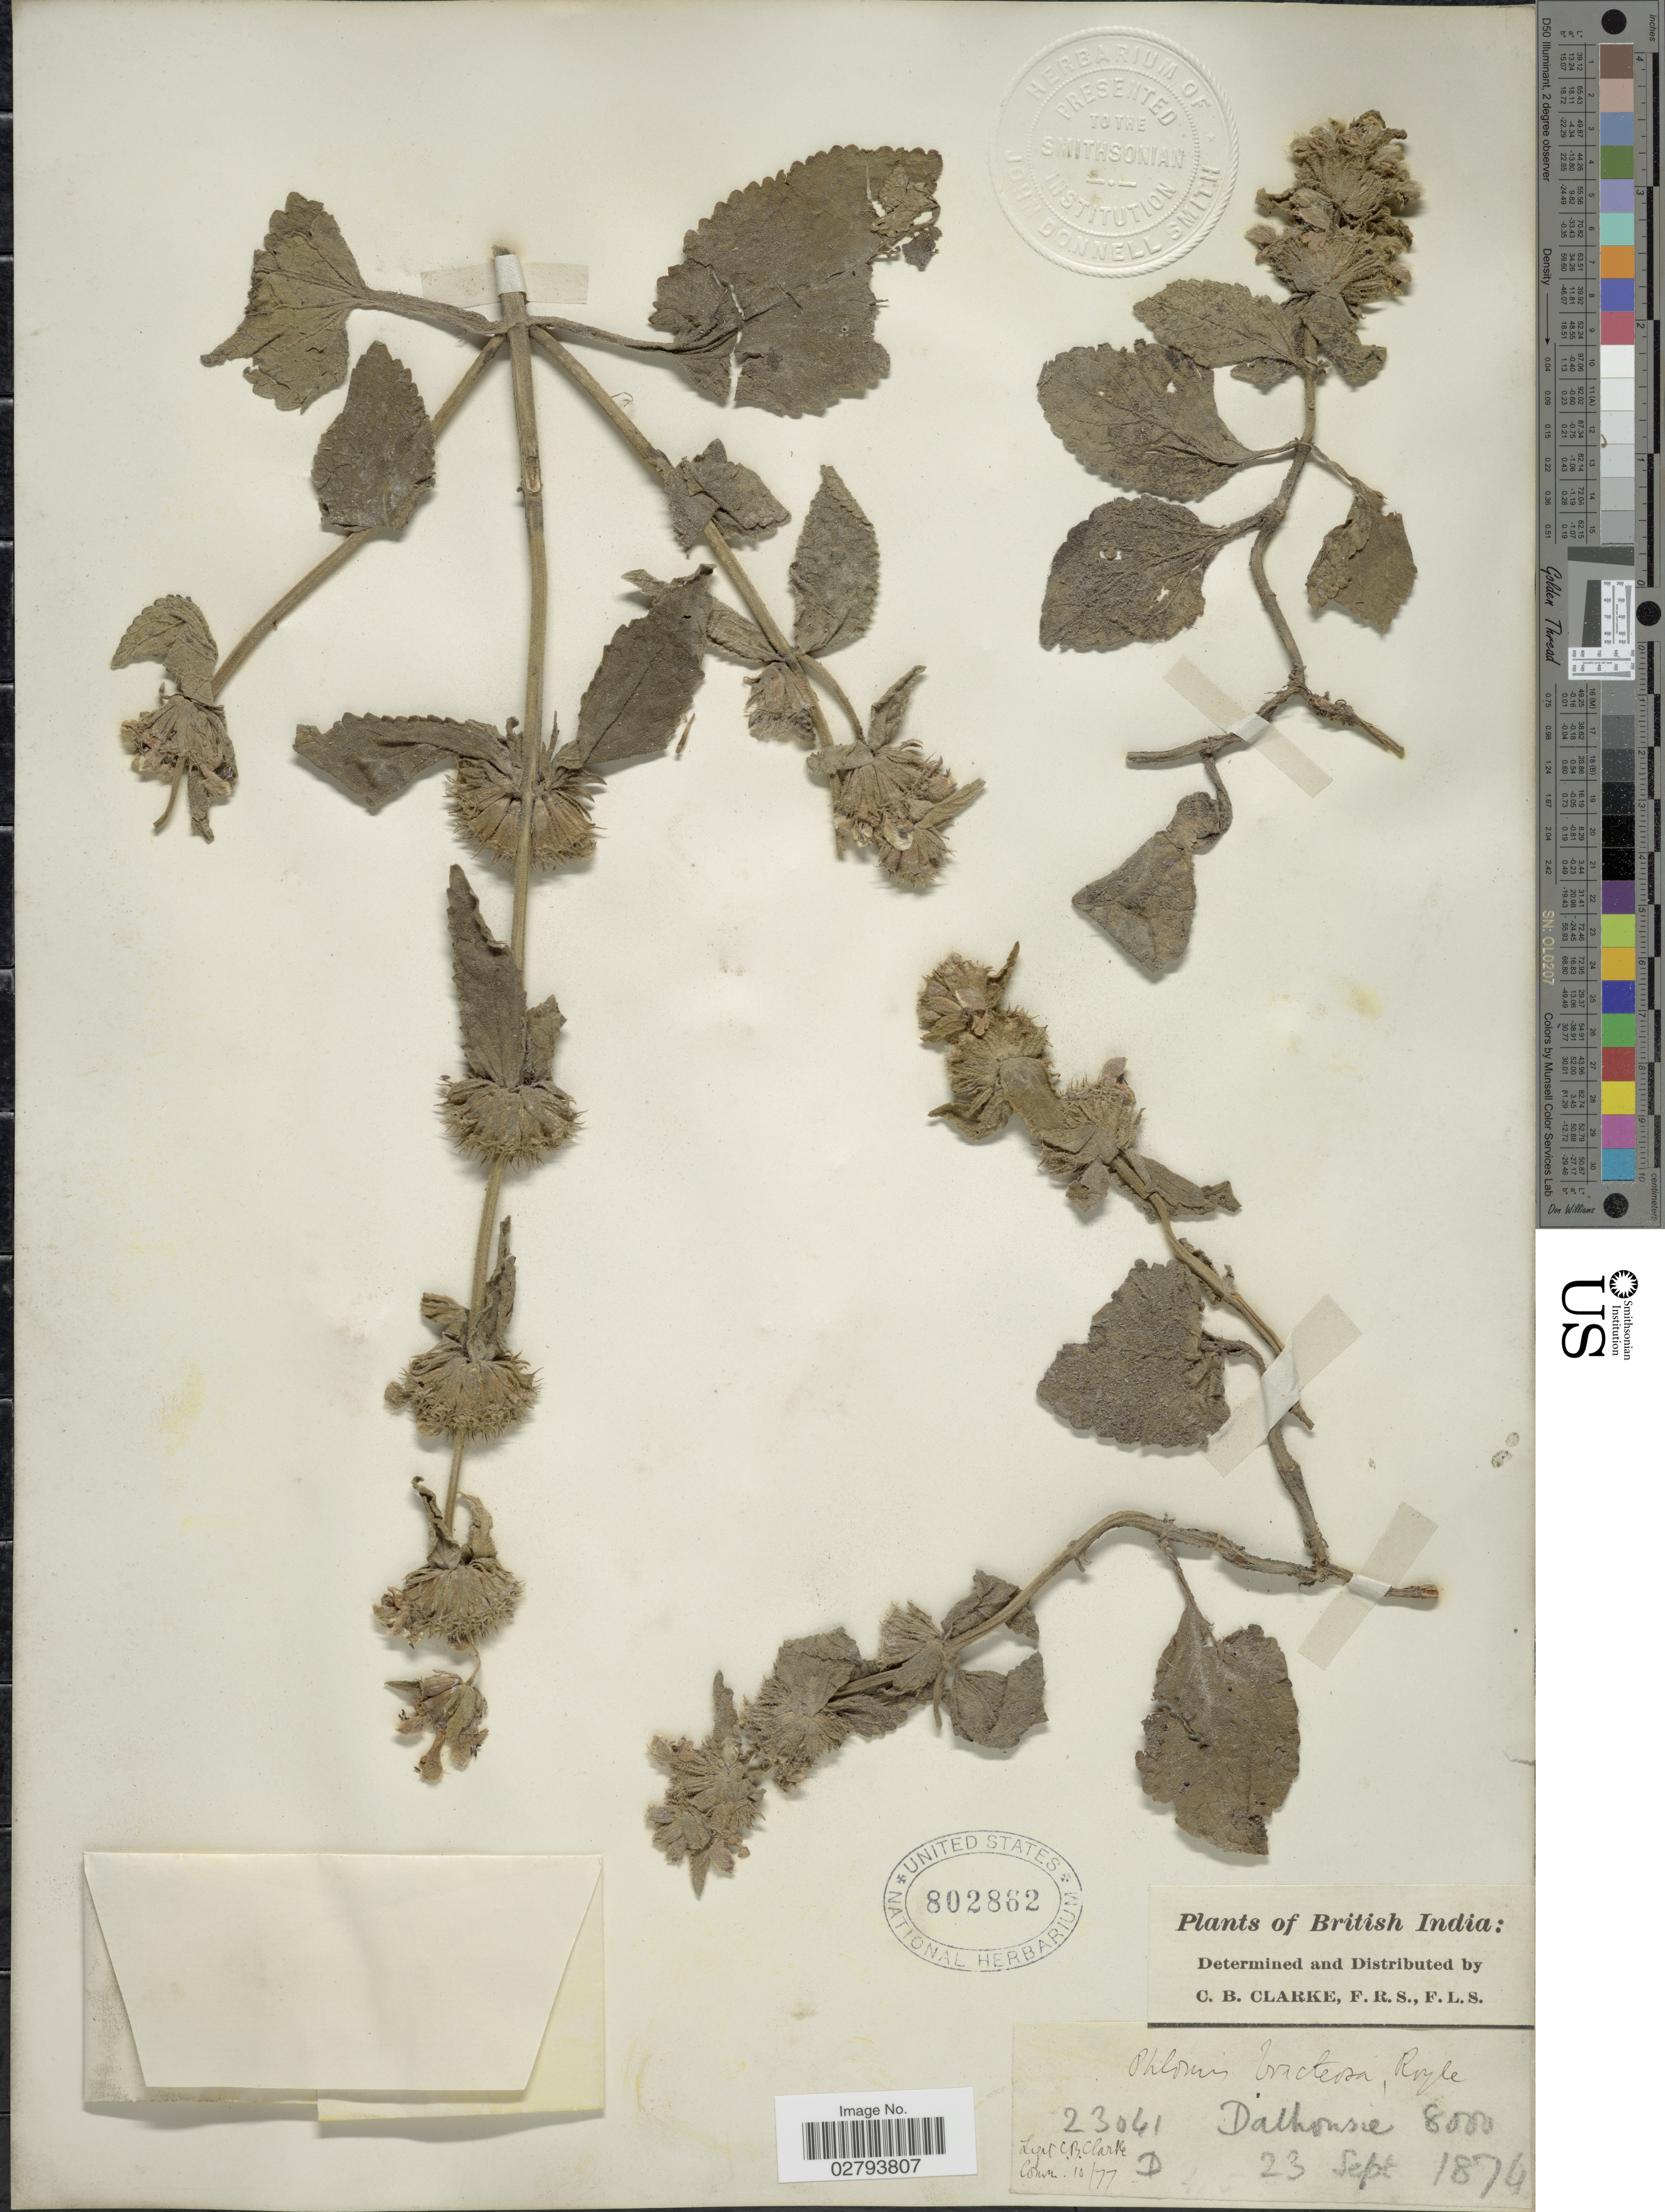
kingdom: Plantae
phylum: Tracheophyta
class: Magnoliopsida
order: Lamiales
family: Lamiaceae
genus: Phlomoides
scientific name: Phlomoides bracteosa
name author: (Royle ex Benth.) Kamelin & Makhm.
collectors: C. B. Clarke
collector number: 23041D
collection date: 1874-09-23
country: India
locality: British India, Dalhousie.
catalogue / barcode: US 802862